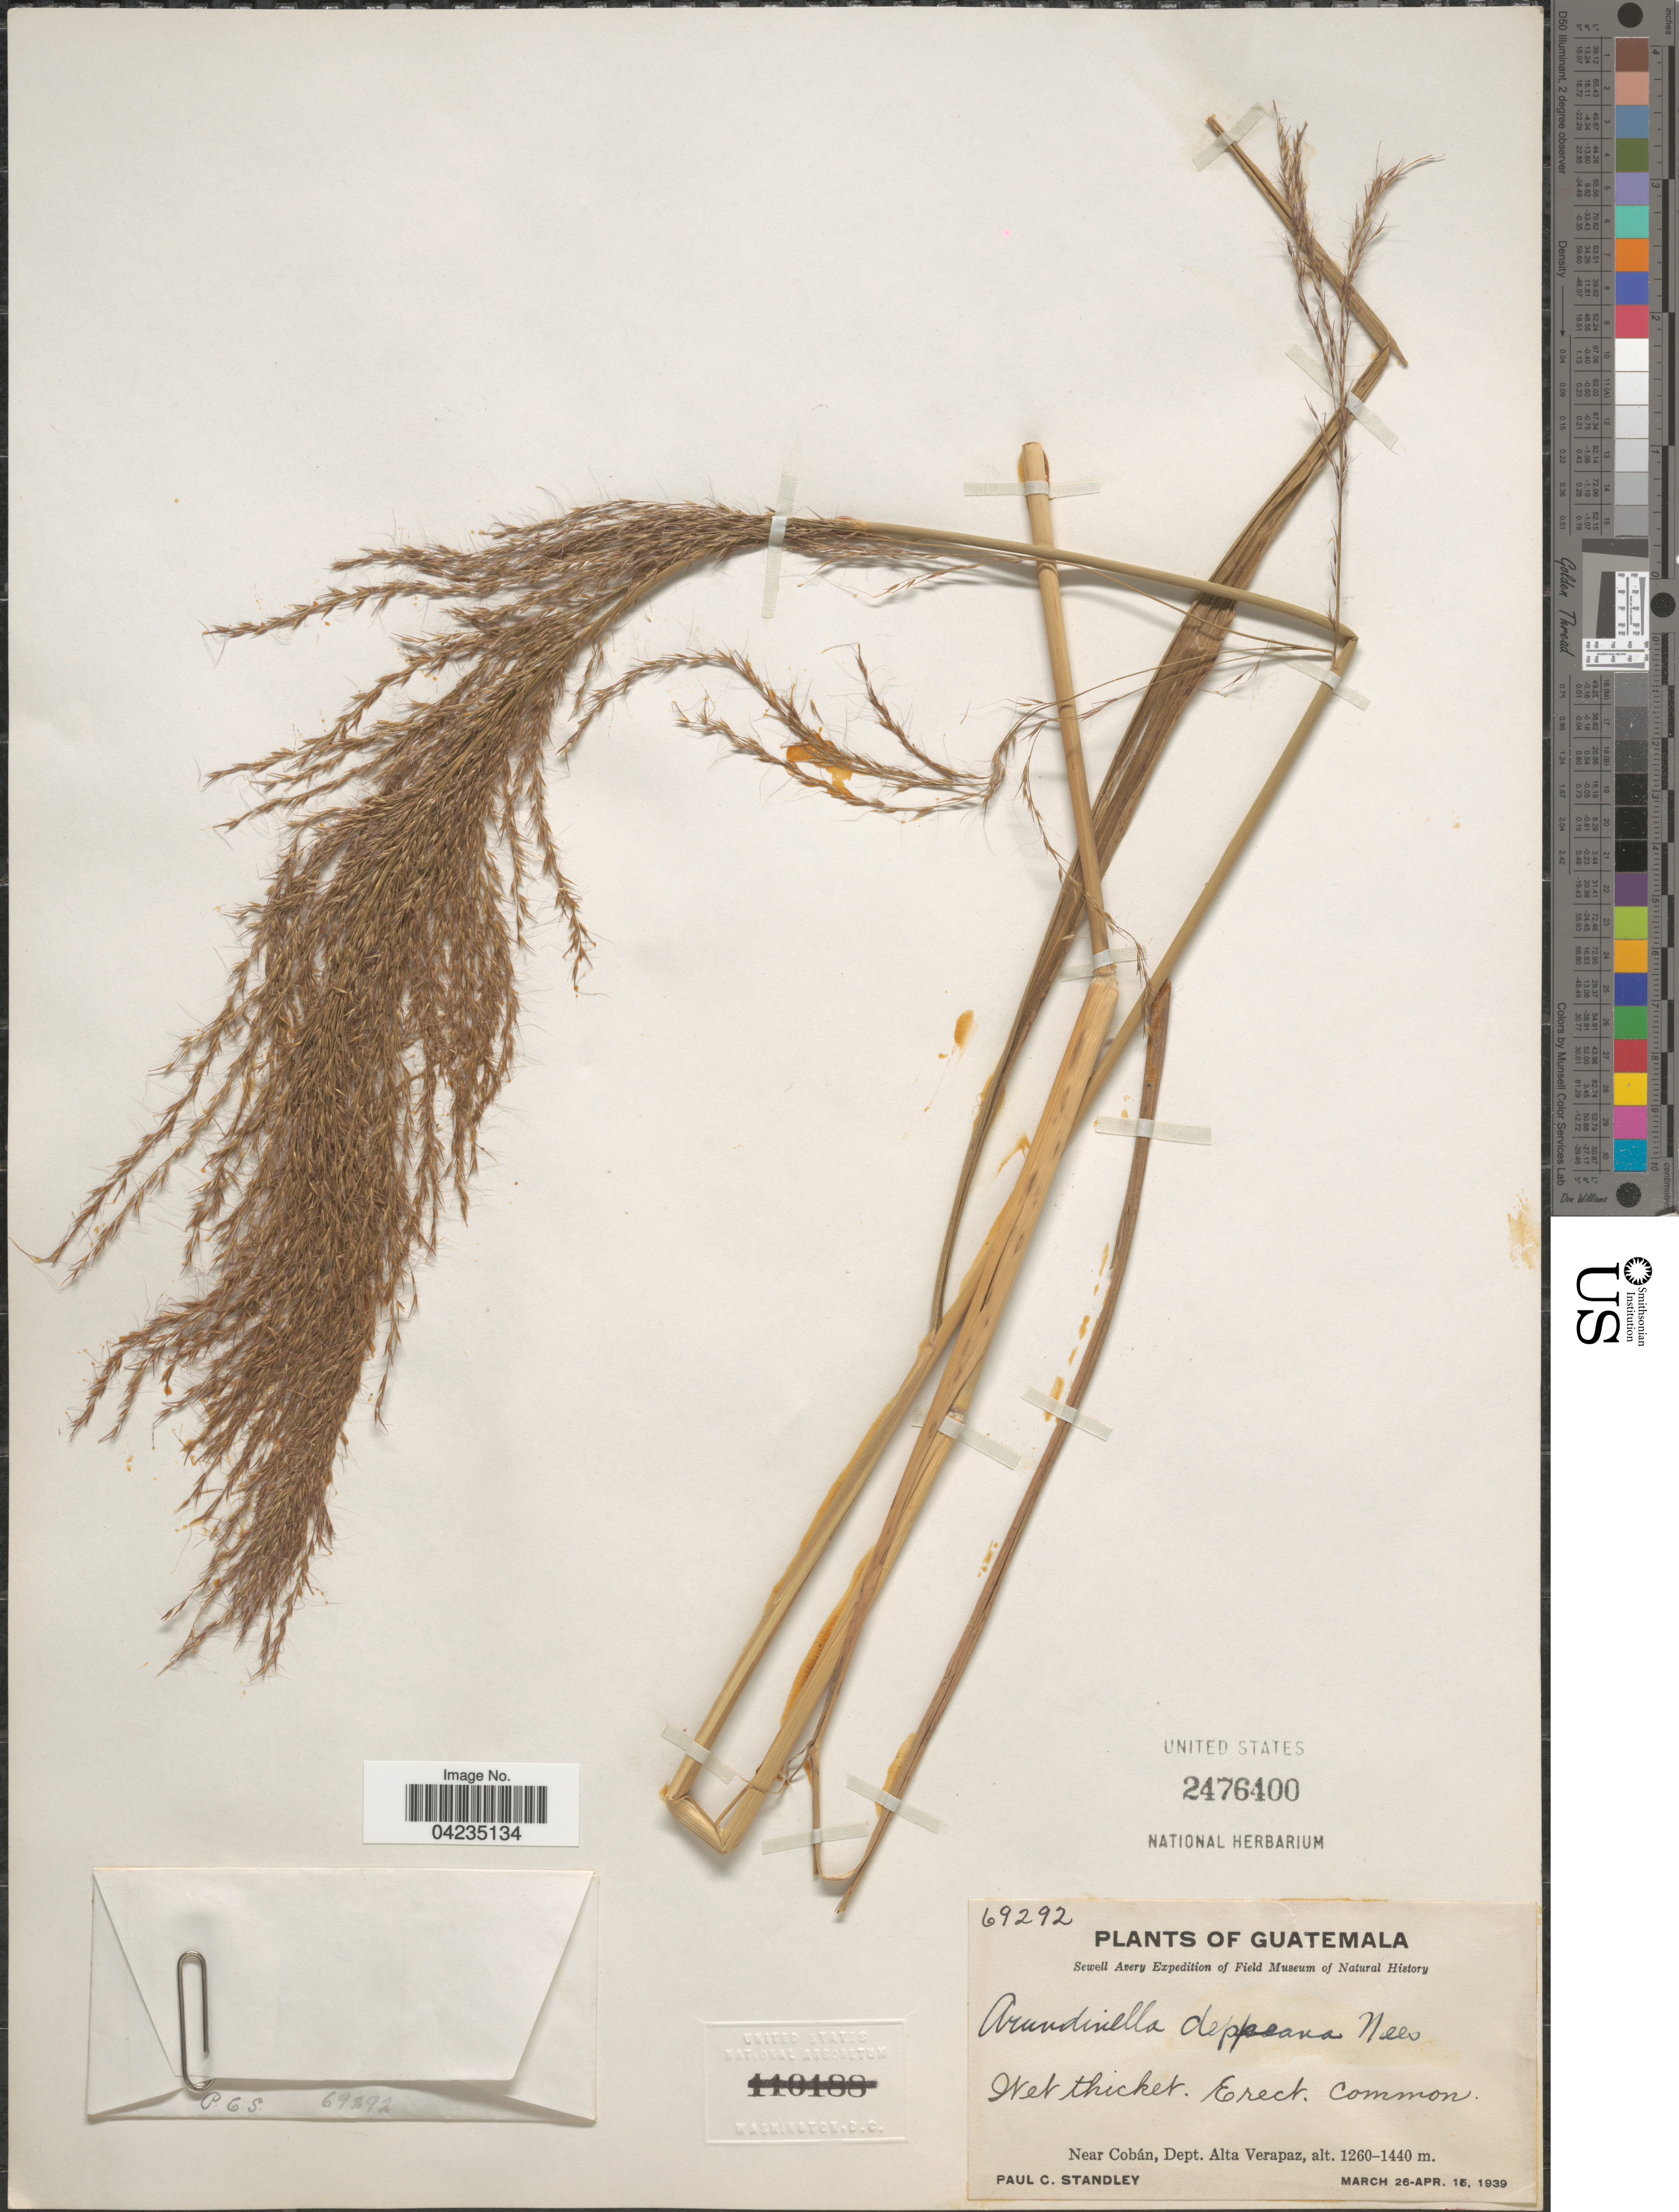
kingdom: Plantae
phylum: Tracheophyta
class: Liliopsida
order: Poales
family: Poaceae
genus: Arundinella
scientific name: Arundinella deppeana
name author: Nees ex Steud.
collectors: P. C. Standley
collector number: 69292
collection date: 1939-03-26/1939-04-15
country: Guatemala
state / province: Alta Verapaz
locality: Sewell Avery Expedition. Near Cobán, Dept. Alta Verapaz.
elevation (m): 1260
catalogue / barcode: US 2476400